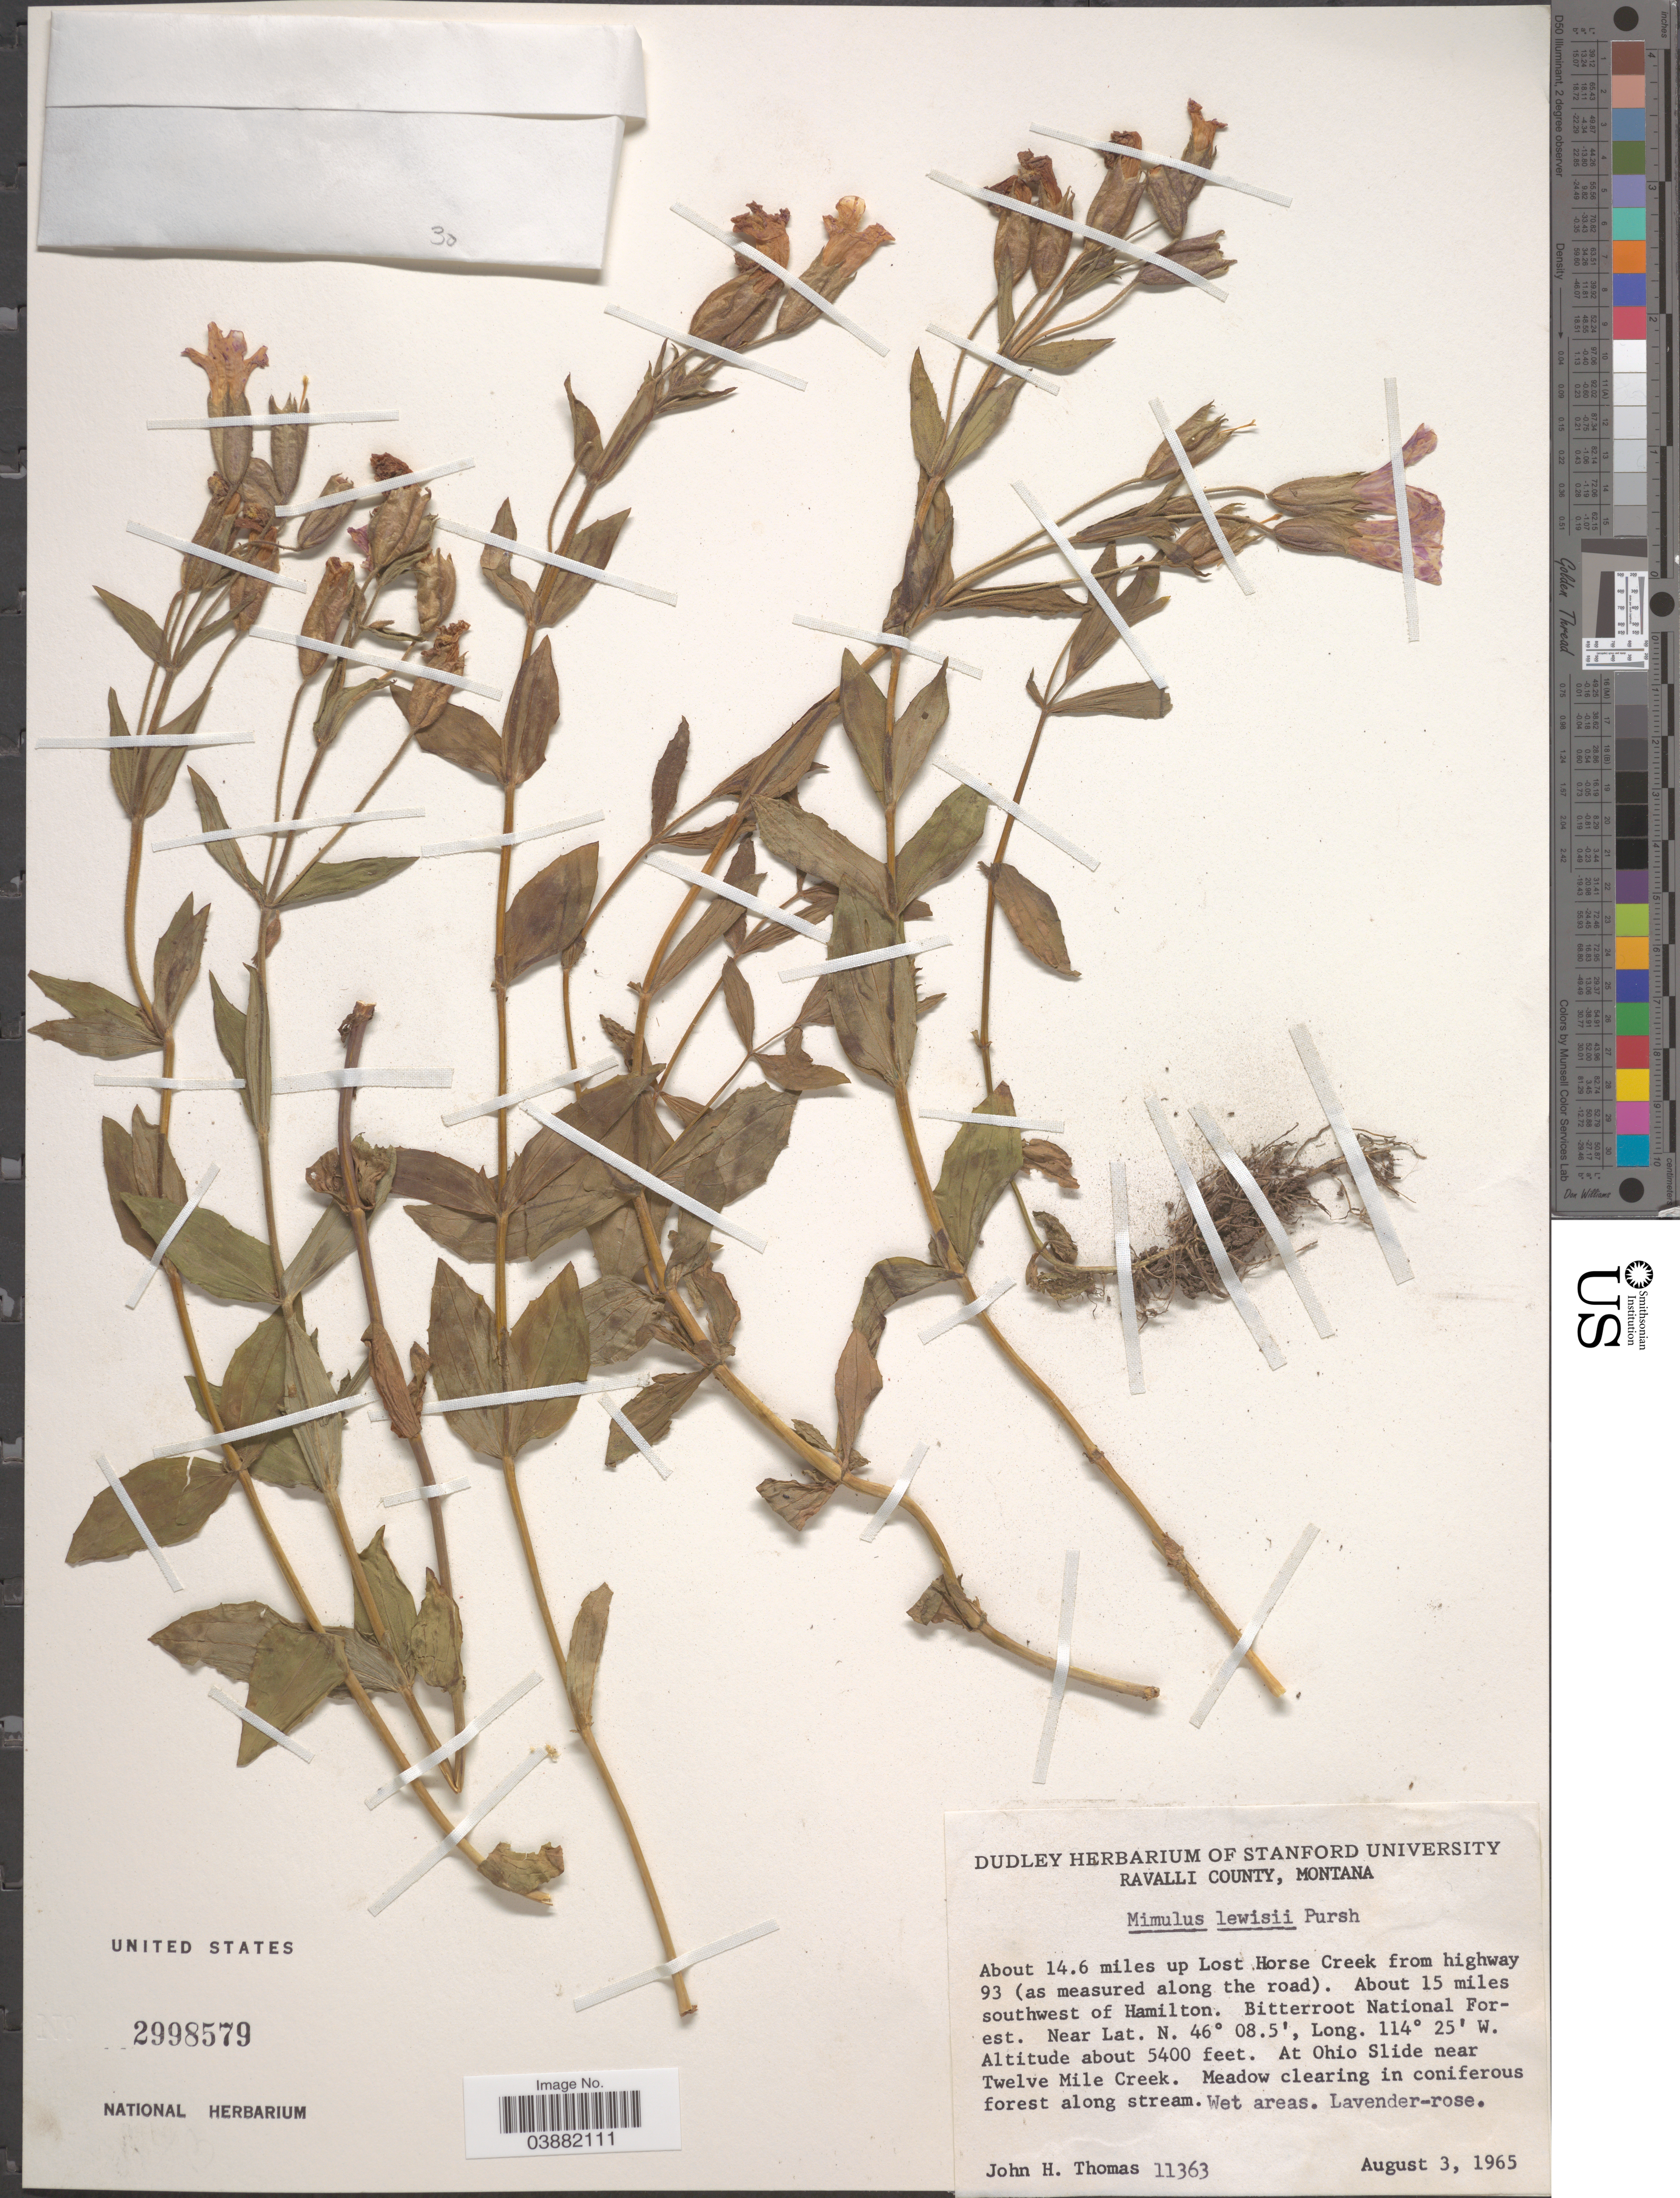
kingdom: Plantae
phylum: Tracheophyta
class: Magnoliopsida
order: Lamiales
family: Phrymaceae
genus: Mimulus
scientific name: Mimulus lewisii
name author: Pursh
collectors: J. H. Thomas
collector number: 11363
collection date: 1965-08-03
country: United States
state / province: Montana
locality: About 14.6 miles up Lost Horse Creek from highway 93. About 15 miles southwest of Hamilton. Bitterroot National Forest. At Ohio Slide near Twelve Mile Creek.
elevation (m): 1646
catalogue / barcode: US 2998579